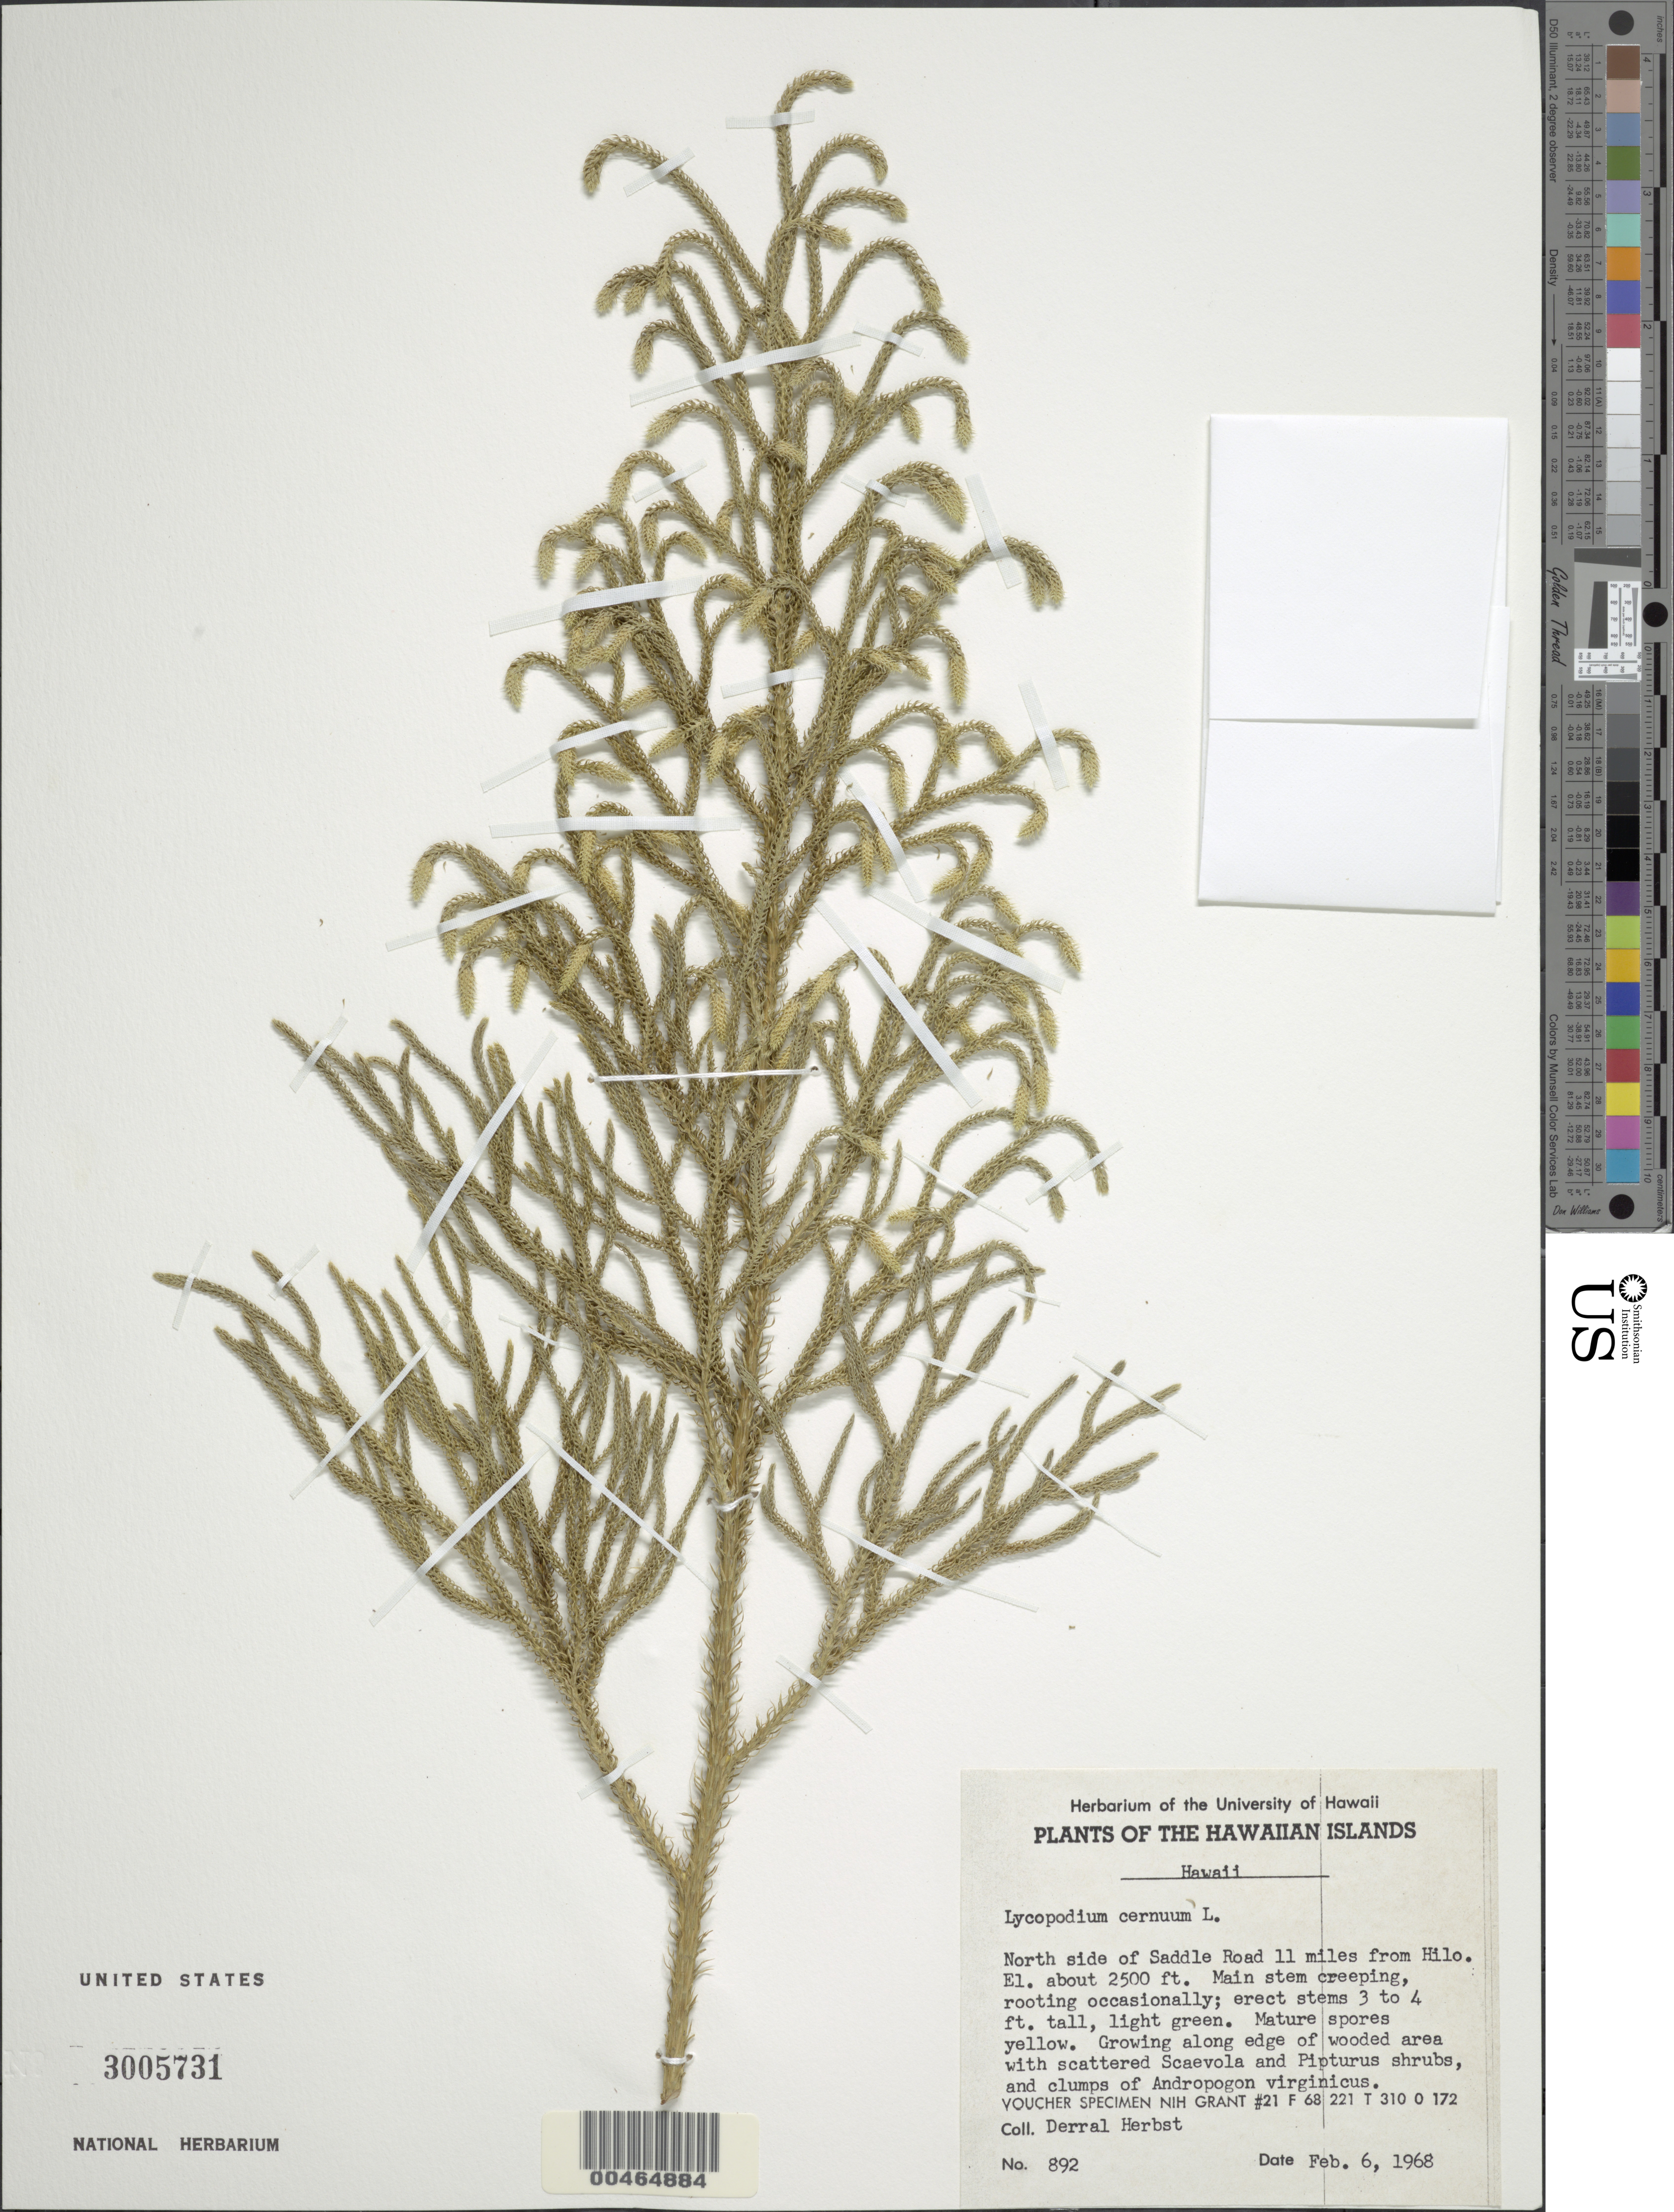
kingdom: Plantae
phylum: Tracheophyta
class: Lycopodiopsida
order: Lycopodiales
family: Lycopodiaceae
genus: Palhinhaea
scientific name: Palhinhaea cernua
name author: (L.) Vasc. & Franco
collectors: D. R. Herbst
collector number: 892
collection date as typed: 6 Feb 1968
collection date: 1968-02-06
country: United States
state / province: Hawaii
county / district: Hawaii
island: Hawaii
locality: N side of Saddle Road, 11 mi from Hilo.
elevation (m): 762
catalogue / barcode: US 3005731